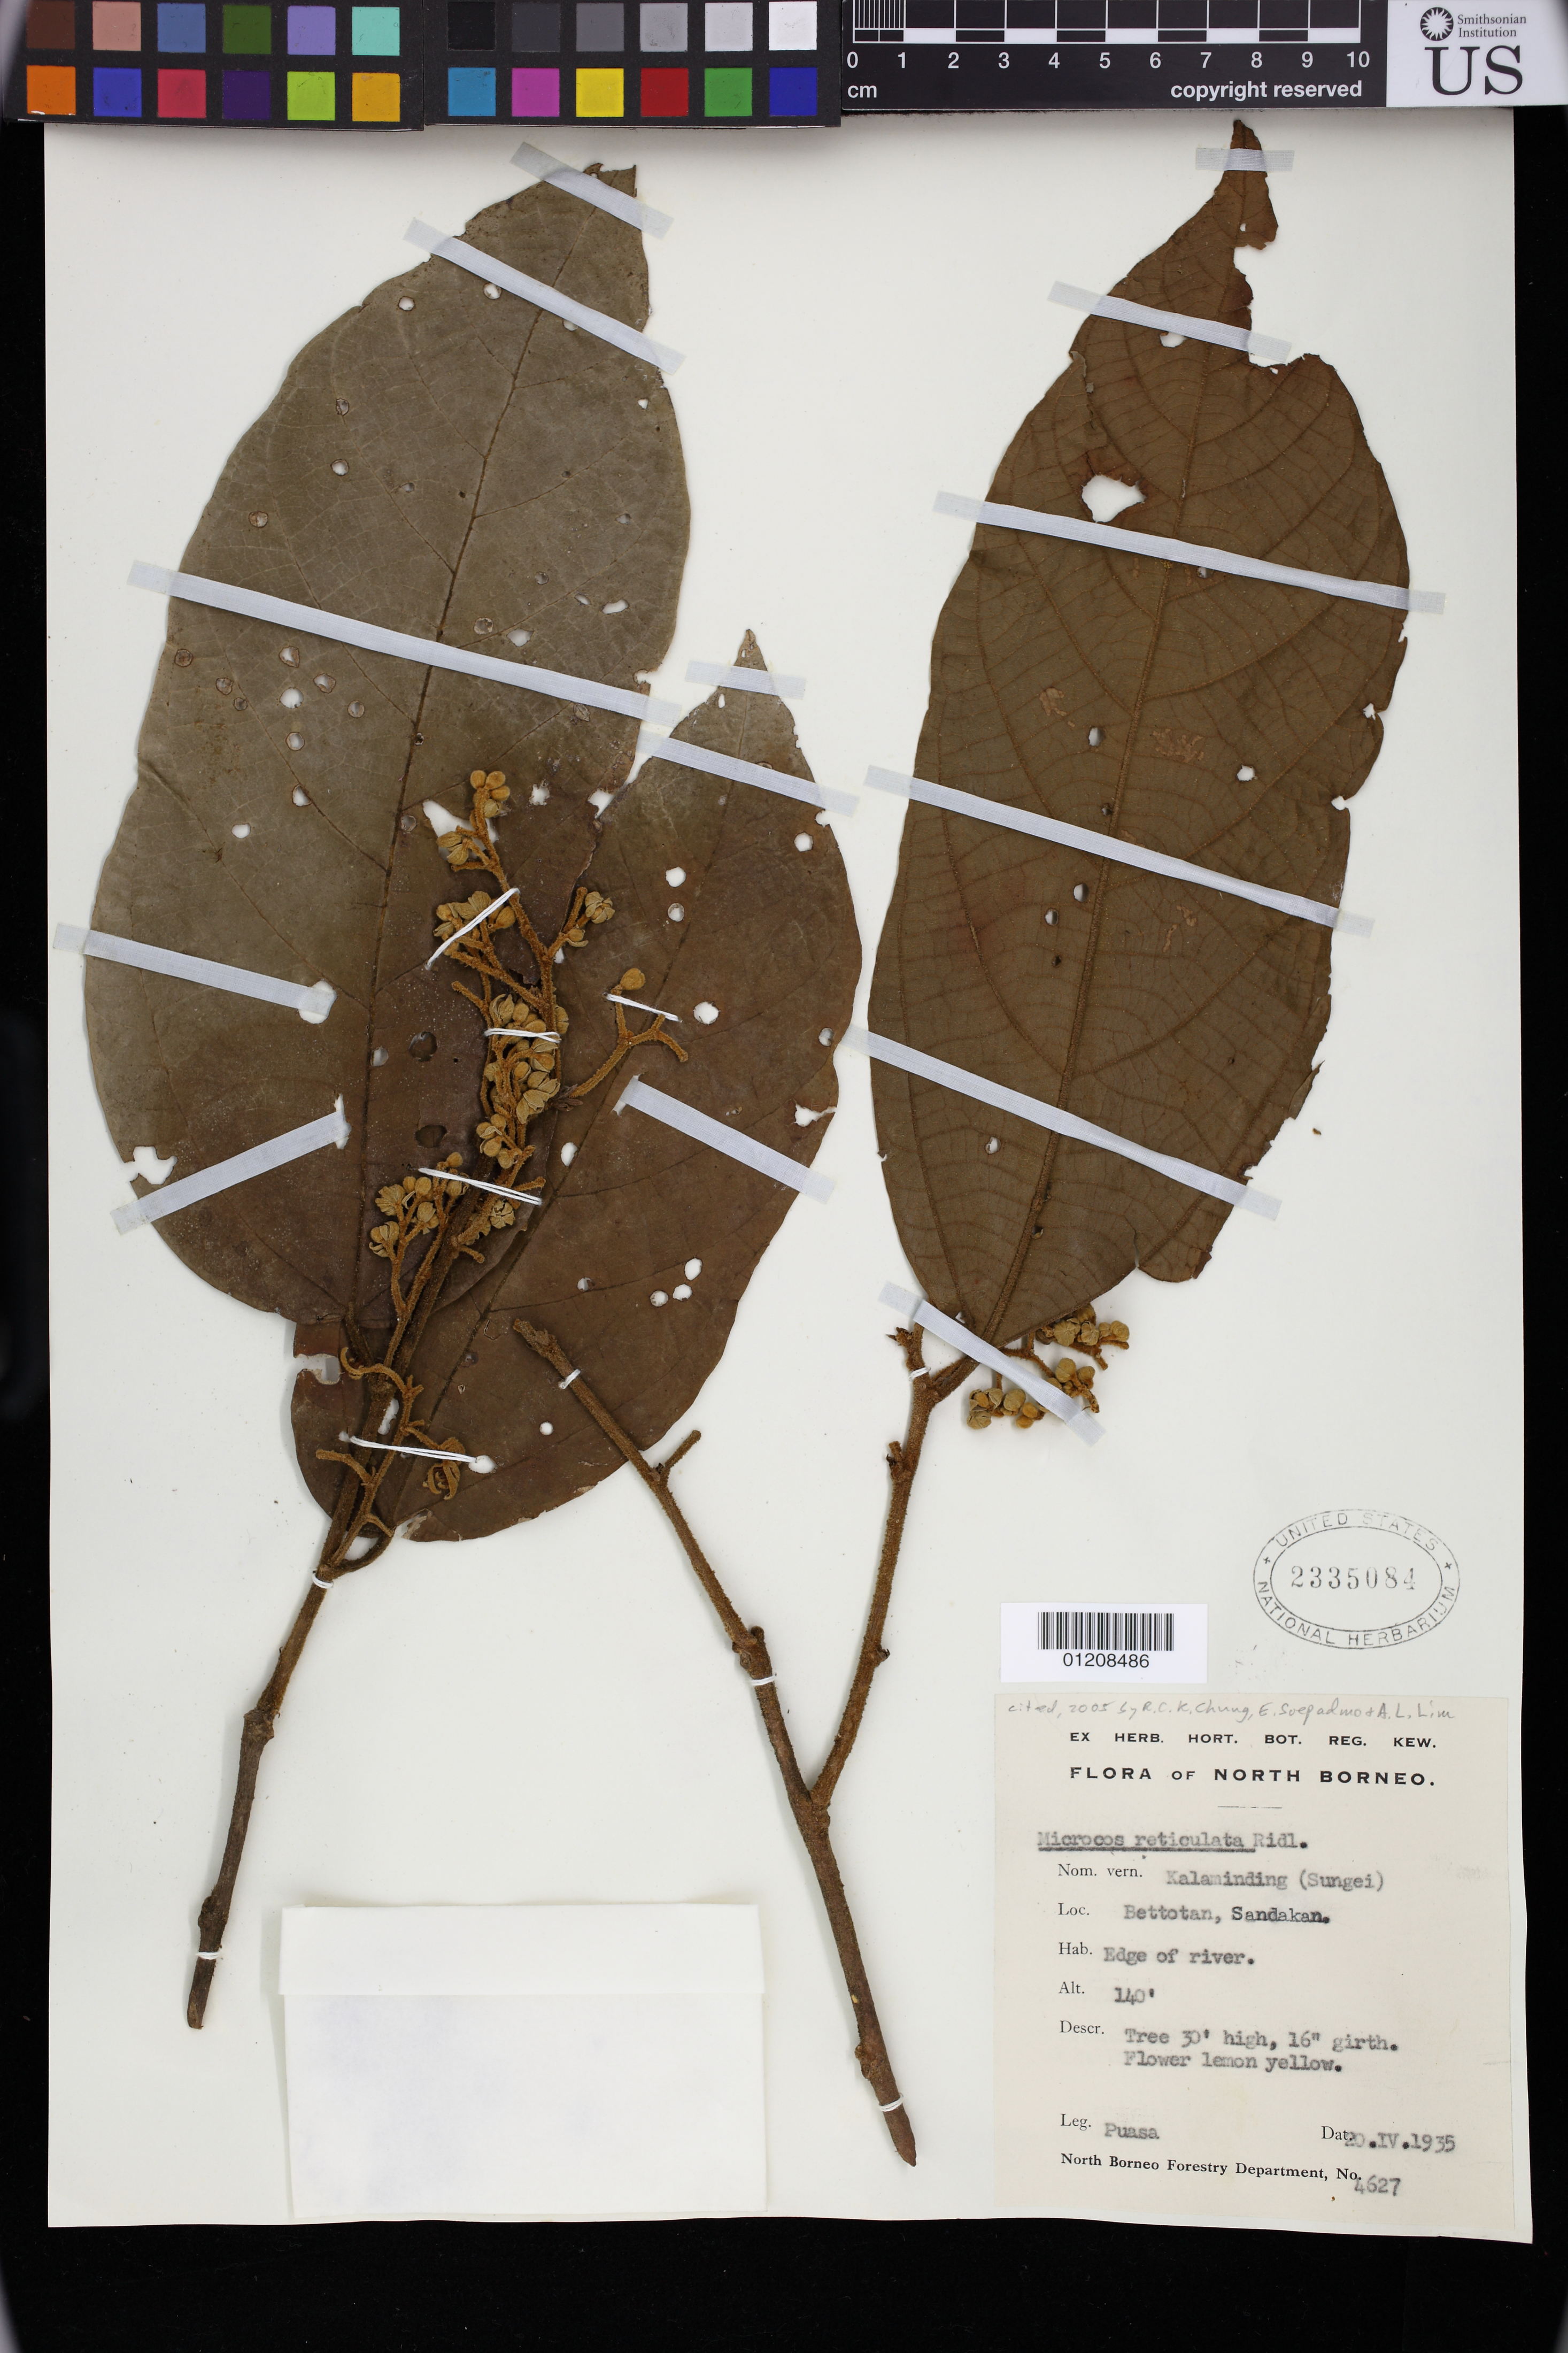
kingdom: Plantae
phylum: Tracheophyta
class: Magnoliopsida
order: Malvales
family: Malvaceae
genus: Microcos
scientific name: Microcos reticulata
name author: Ridl.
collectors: M. Puasa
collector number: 4627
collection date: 1935-04-20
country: Malaysia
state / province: Sabah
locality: Bettotan, Sandakan. Edge of river.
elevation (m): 43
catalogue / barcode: US 2335084